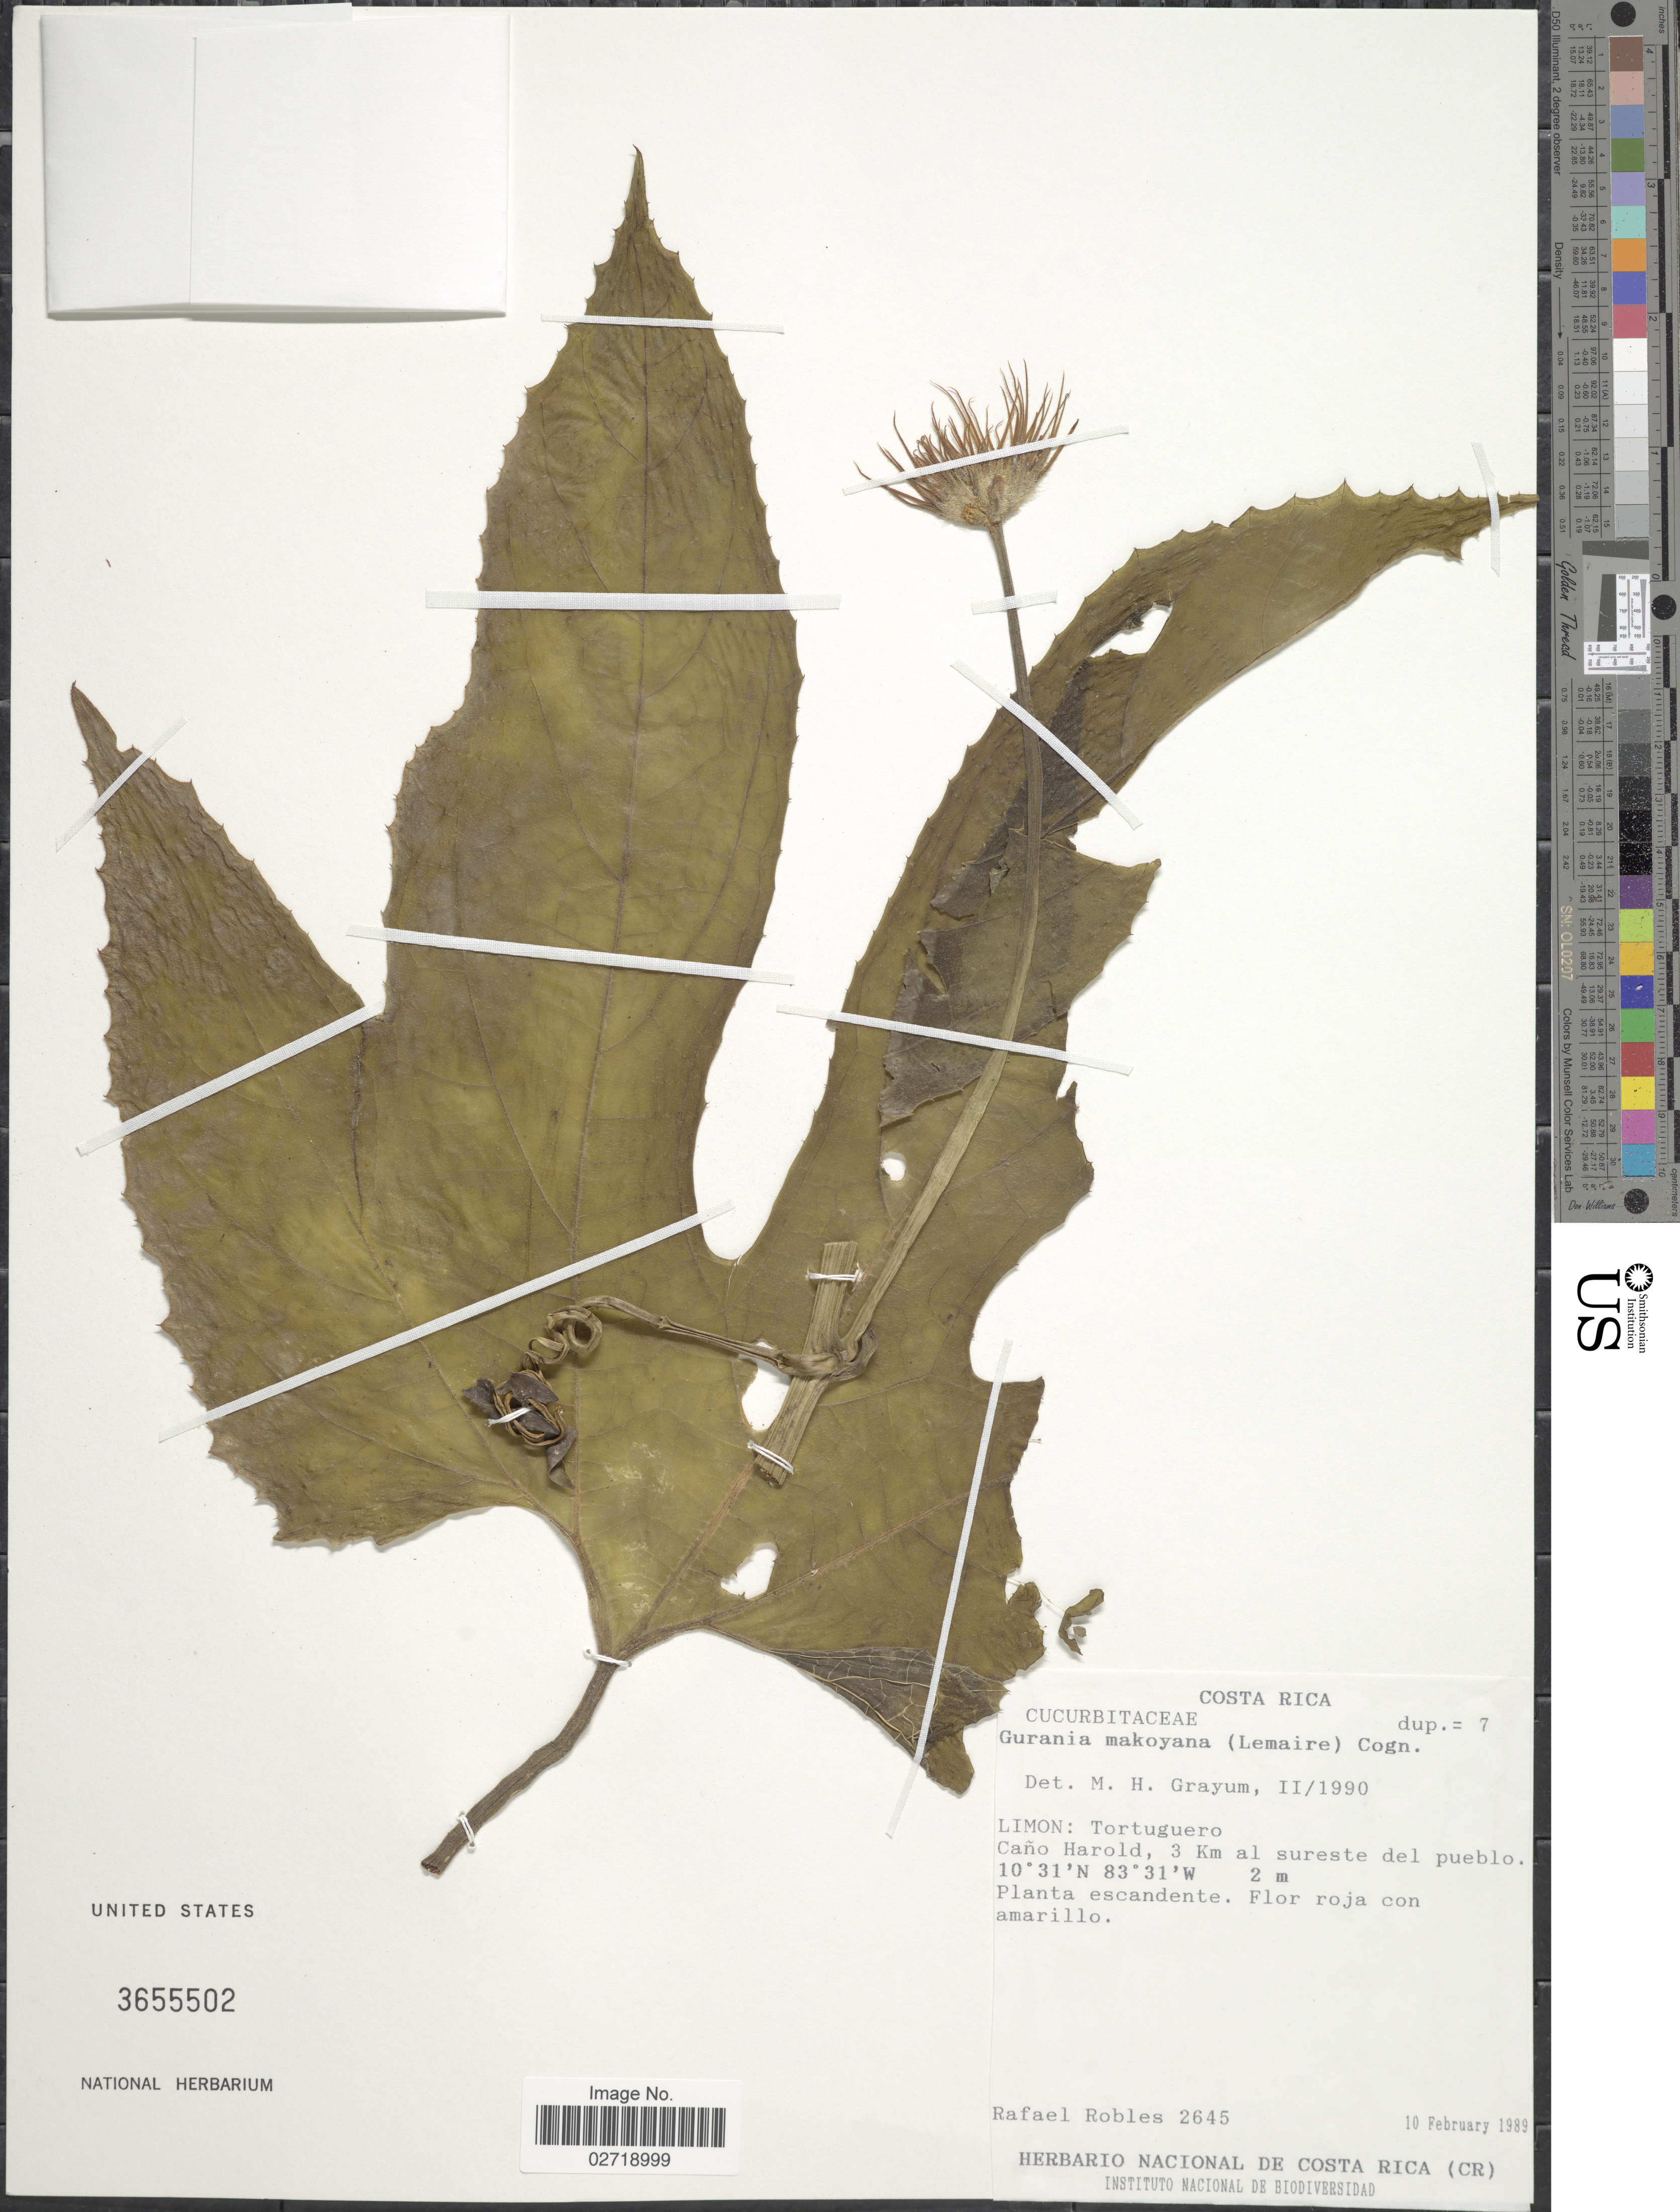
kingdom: Plantae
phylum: Tracheophyta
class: Magnoliopsida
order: Cucurbitales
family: Cucurbitaceae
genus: Gurania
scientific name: Gurania makoyana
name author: (Lem.) Cogn.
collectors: R. Robles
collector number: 2645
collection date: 1989-02-10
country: Costa Rica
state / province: Limón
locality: Tortuguero. Cano Harold, 3 Km al sureste del pueblo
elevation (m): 2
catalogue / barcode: US 3655502